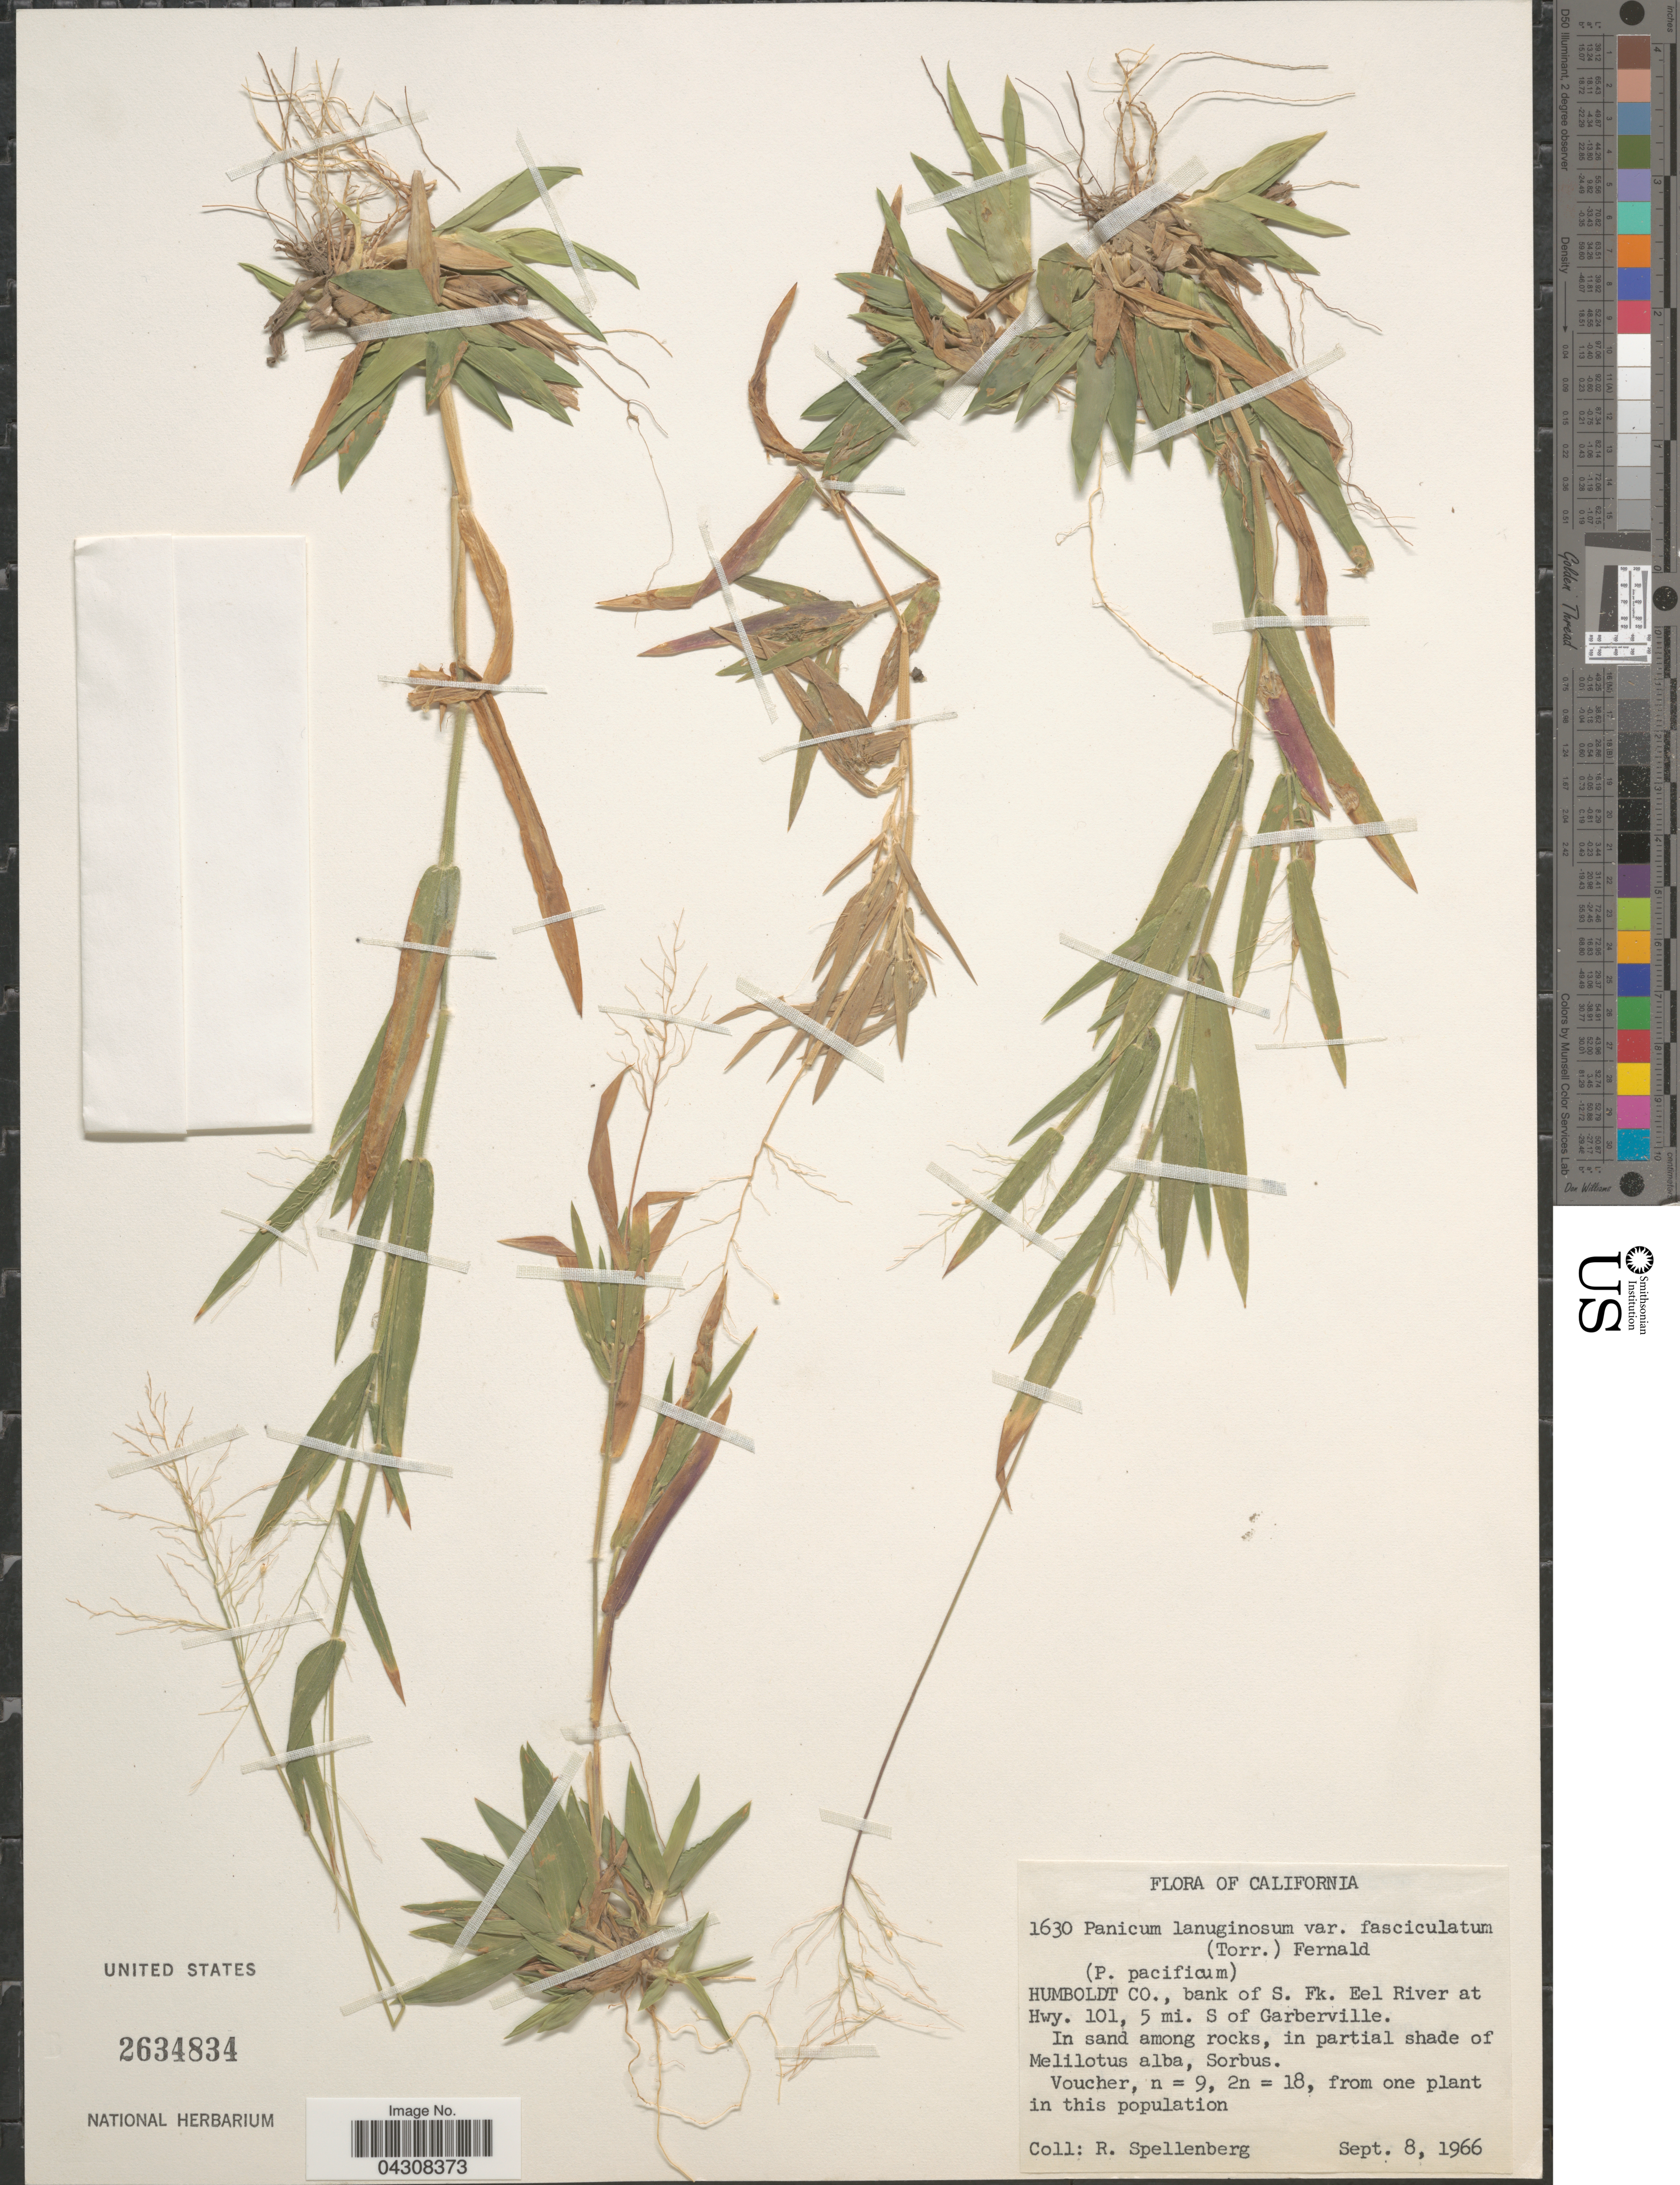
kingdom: Plantae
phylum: Tracheophyta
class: Liliopsida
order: Poales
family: Poaceae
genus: Dichanthelium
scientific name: Dichanthelium acuminatum var. acuminatum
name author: (Sw.) Gould & C.A. Clark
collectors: R. Spellenberg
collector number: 1630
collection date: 1966-09-08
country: United States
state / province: California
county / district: Humboldt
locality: Humboldt Co., bank of S. Fk. Eel River at Hwy. 101, 5 mi. S of Garberville.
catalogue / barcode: US 2634834